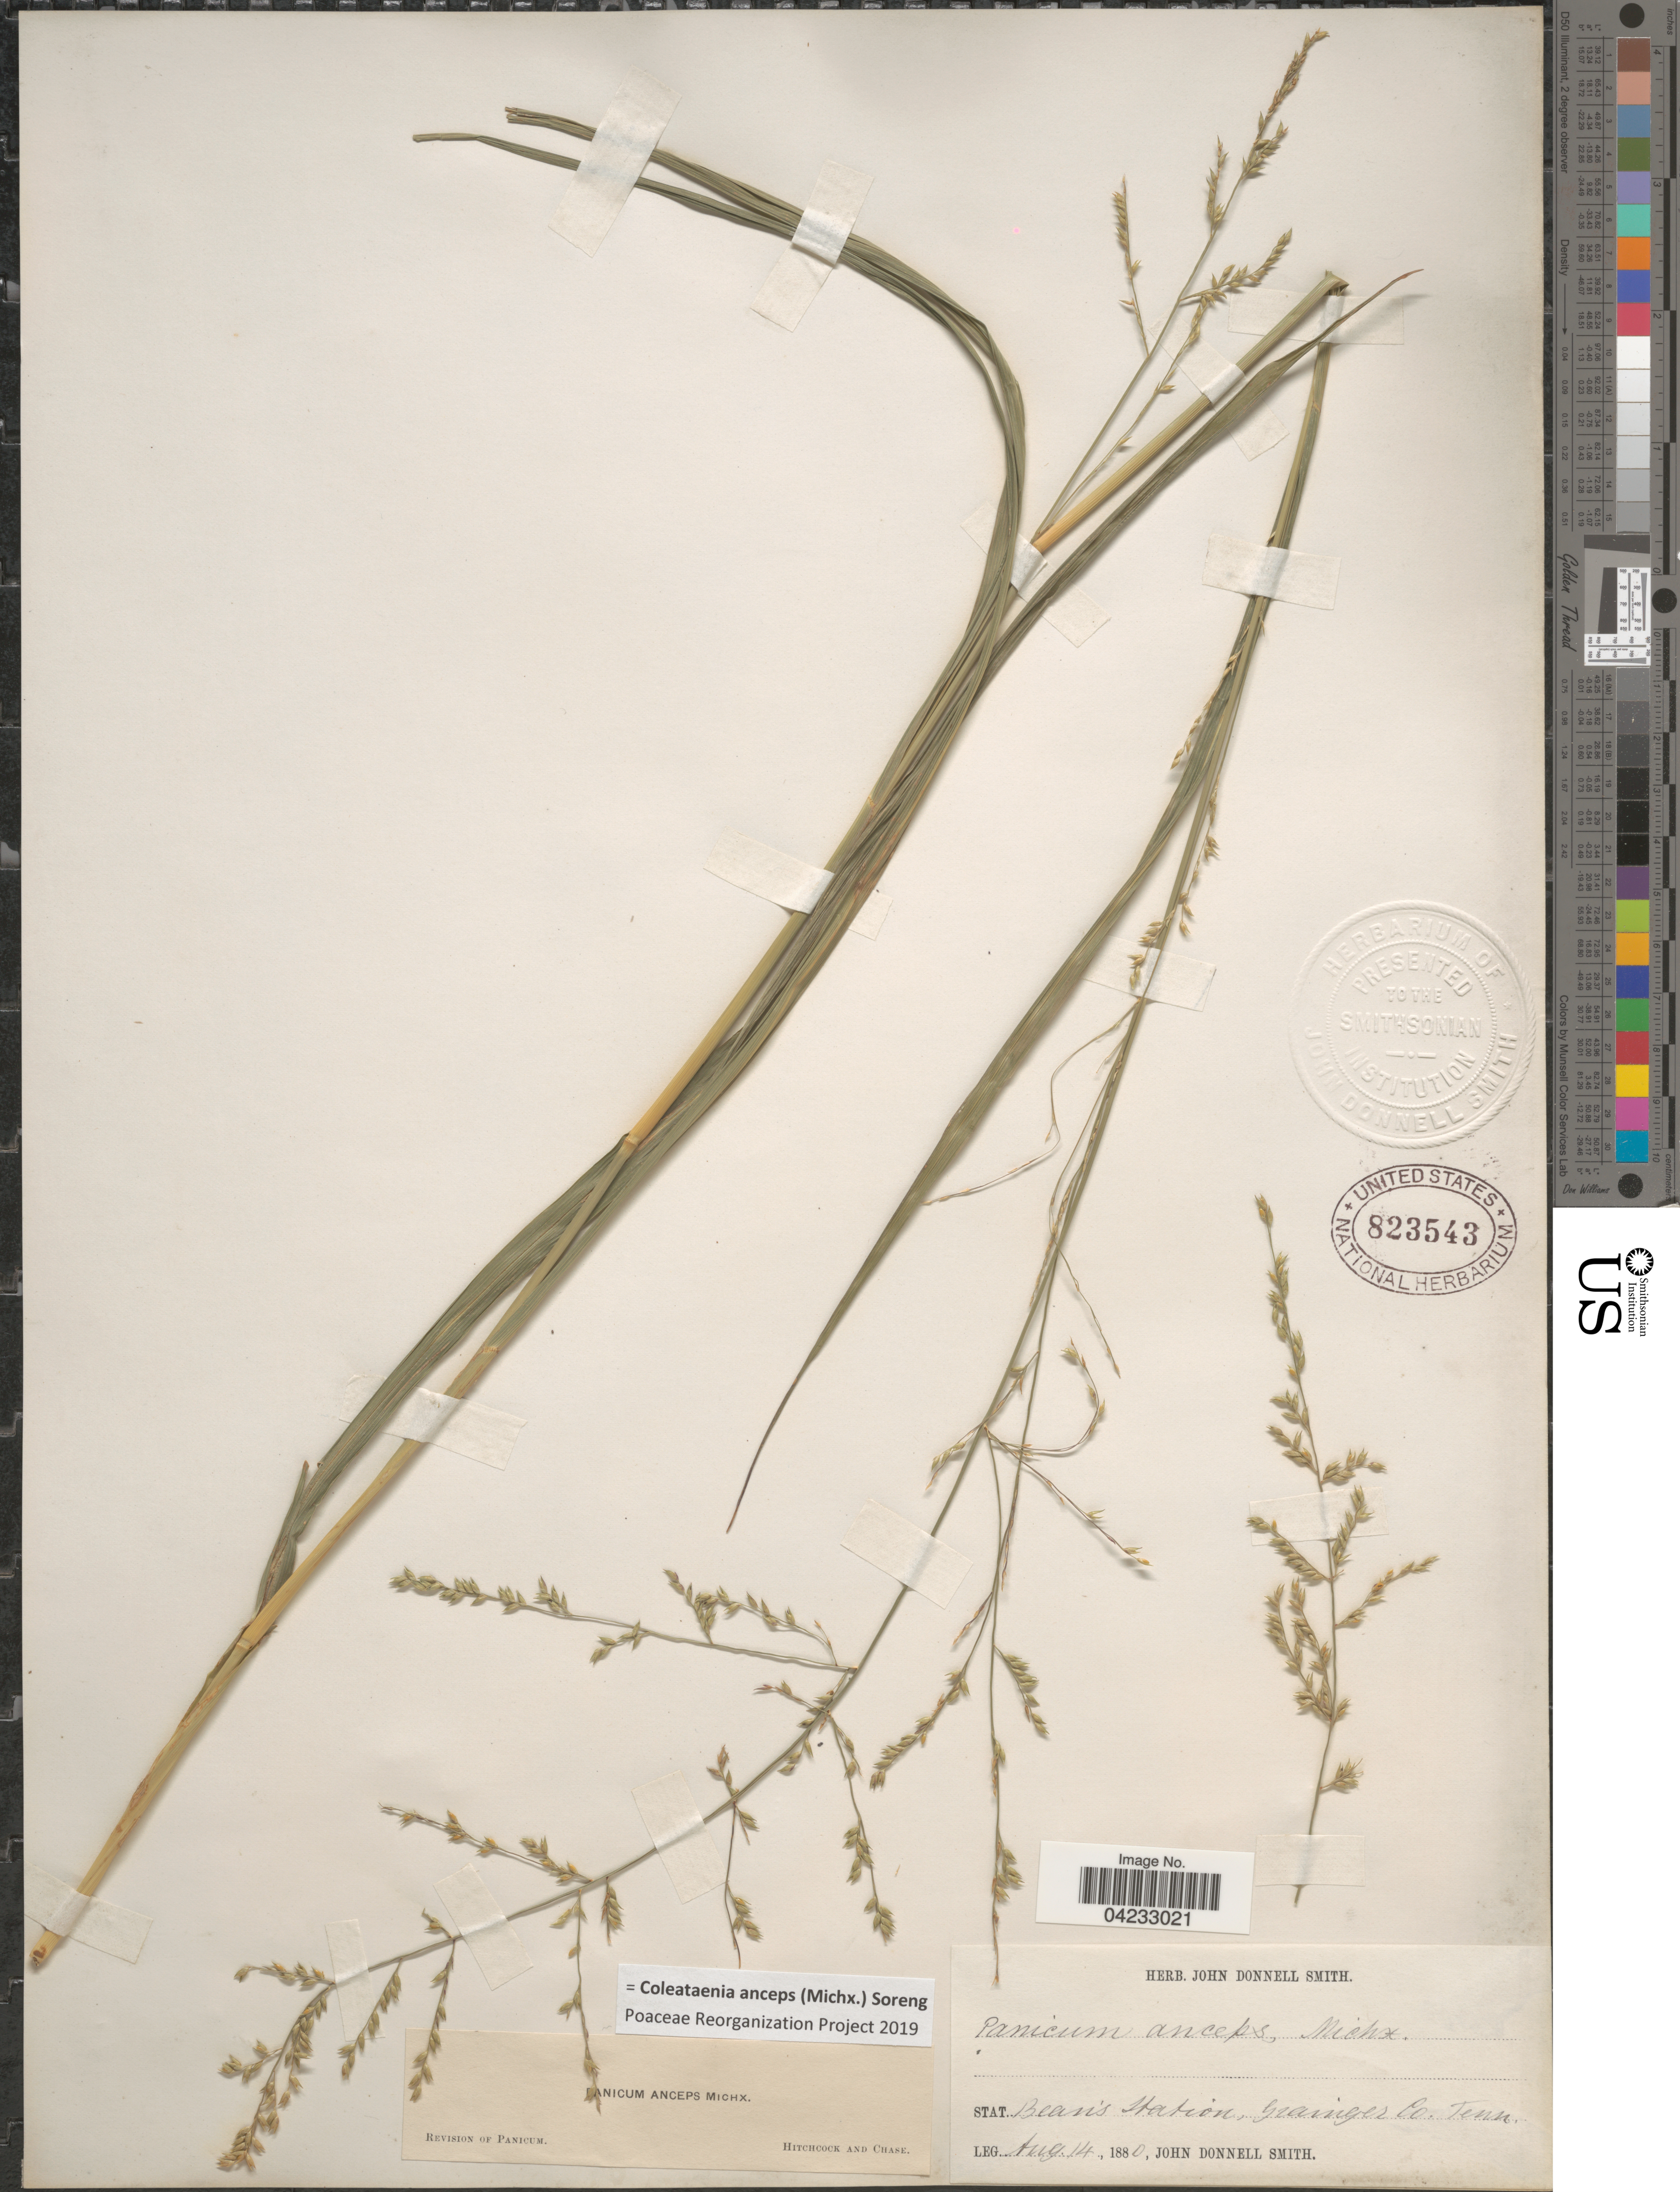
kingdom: Plantae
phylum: Tracheophyta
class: Liliopsida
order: Poales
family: Poaceae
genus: Coleataenia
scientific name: Coleataenia anceps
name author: (Michx.) Soreng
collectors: J. Donnell Smith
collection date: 1880-08-14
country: United States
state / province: Tennessee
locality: Stat. Bean's Station, Grainger Co.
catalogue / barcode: US 823543